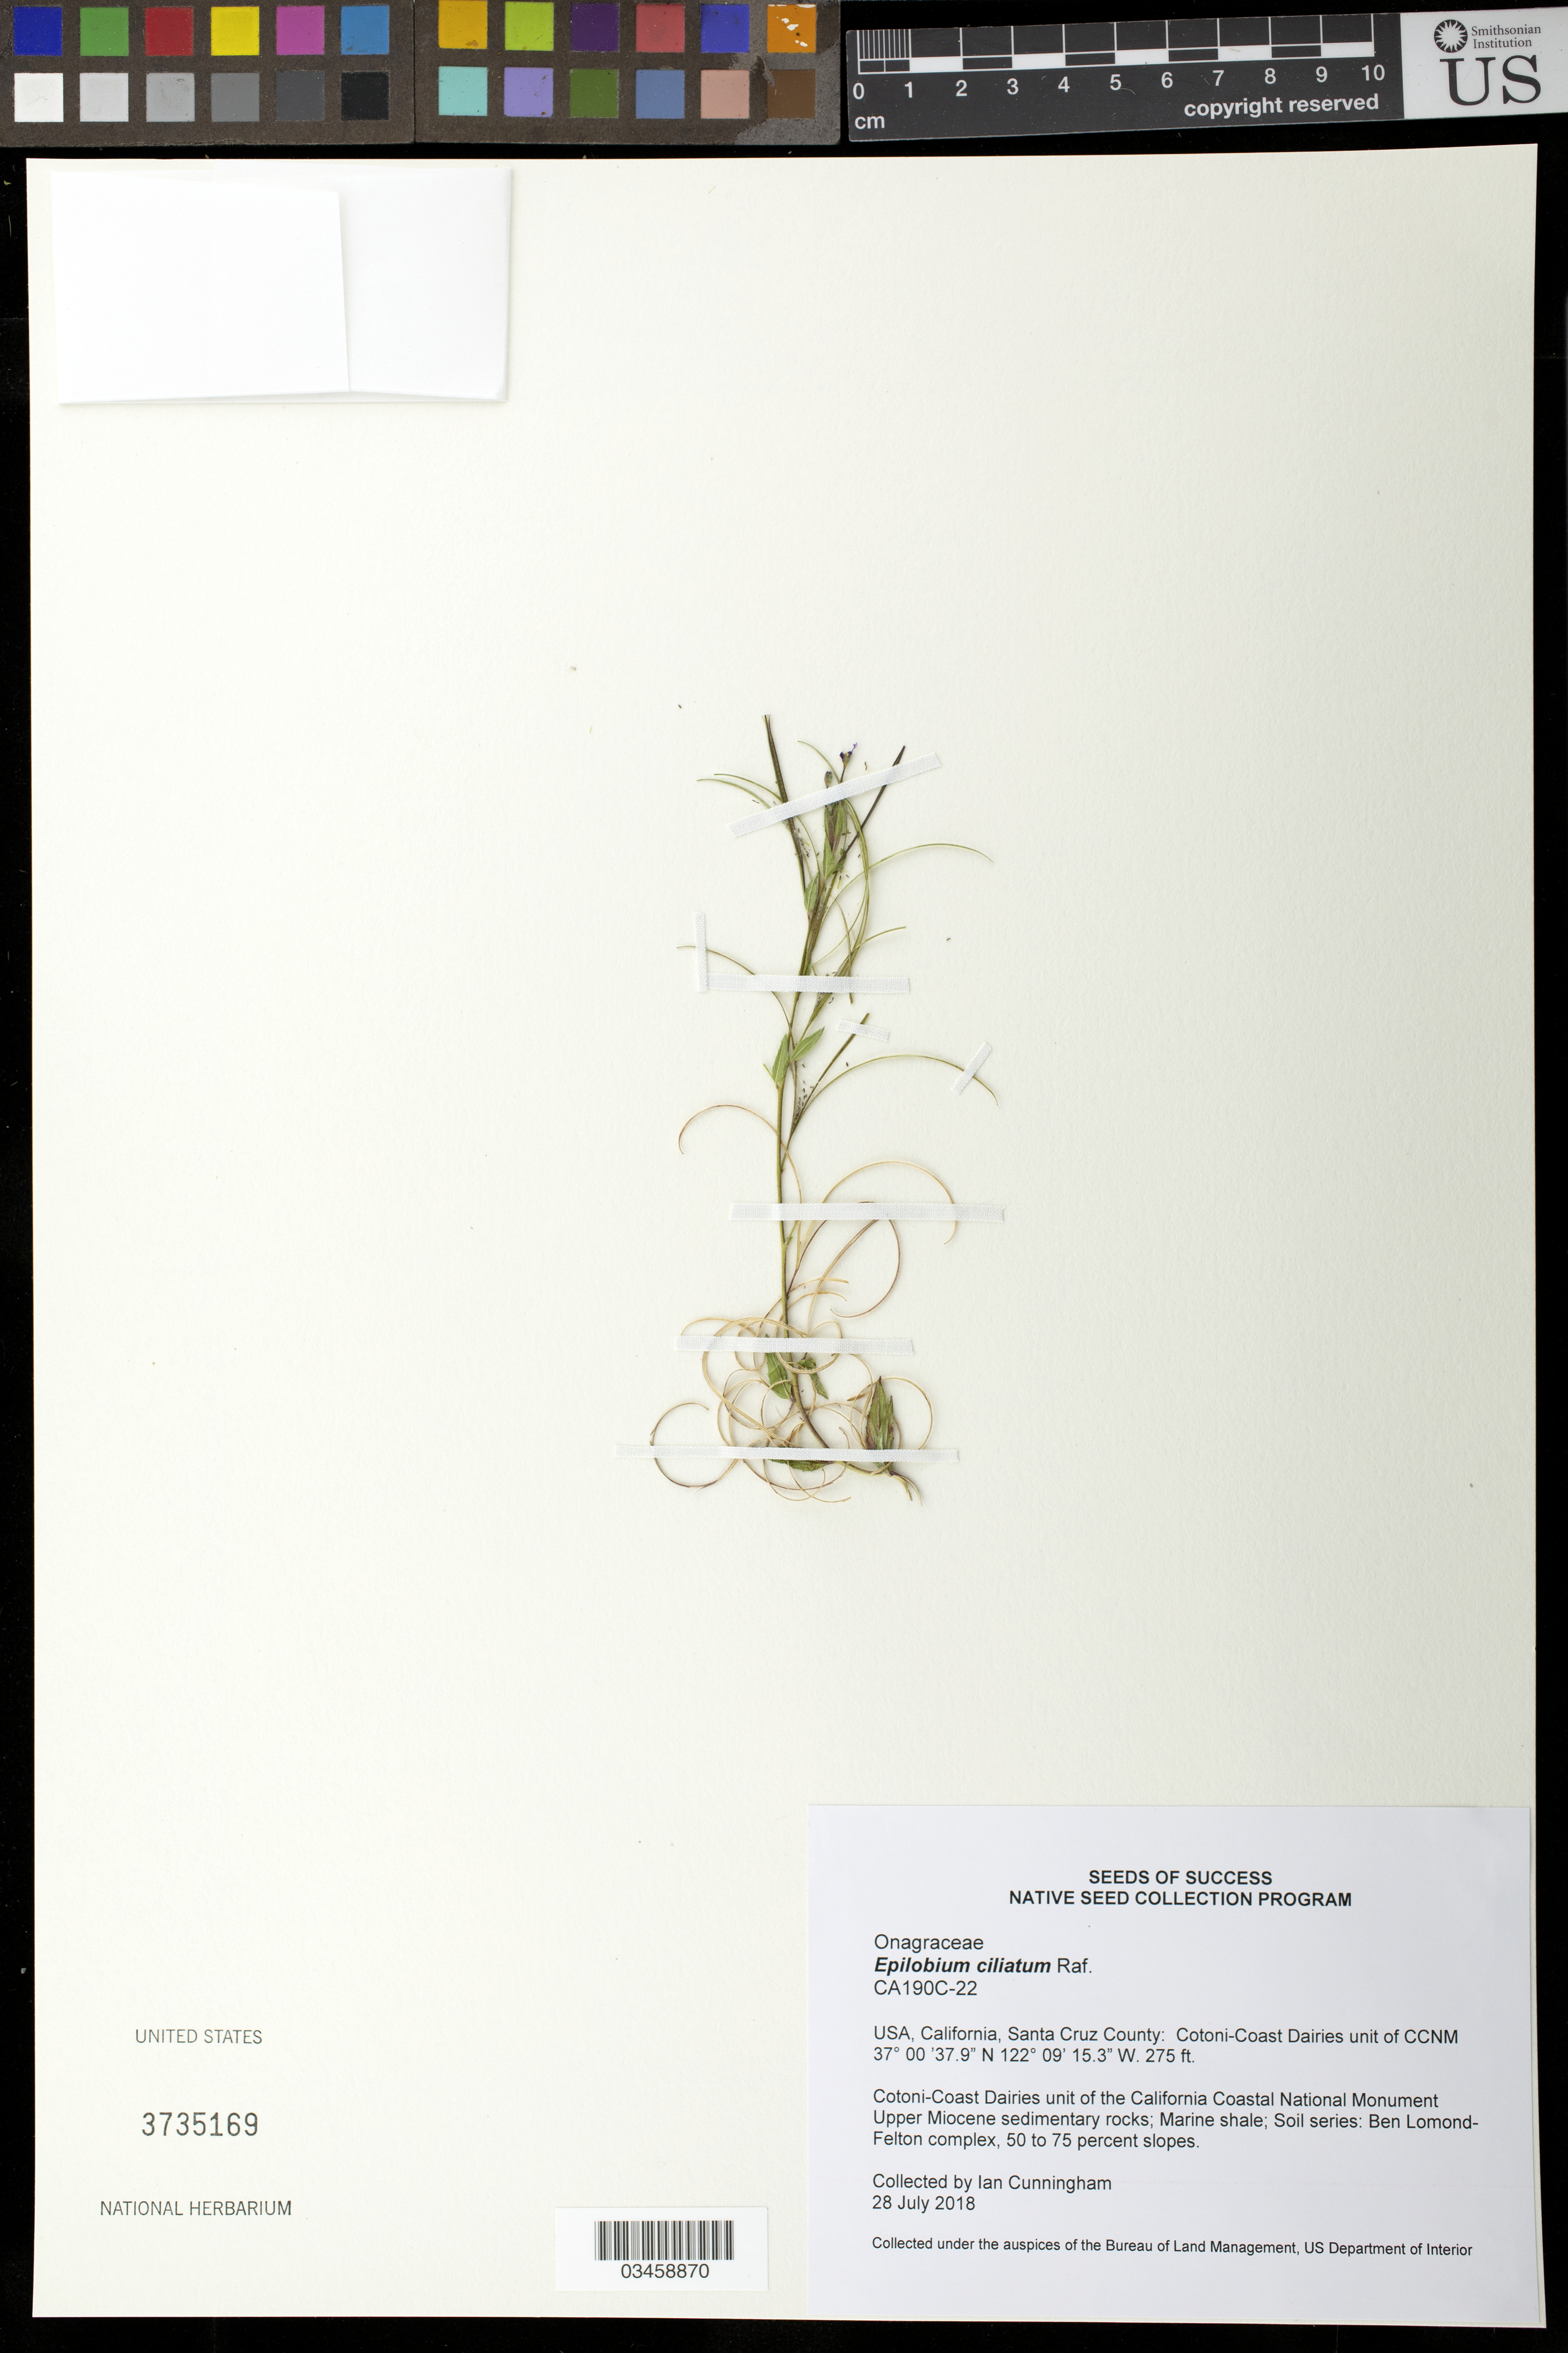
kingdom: Plantae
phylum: Tracheophyta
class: Magnoliopsida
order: Myrtales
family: Onagraceae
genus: Epilobium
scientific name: Epilobium ciliatum subsp. ciliatum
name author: Raf.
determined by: Wagner, W. L., (BOT), Smithsonian Institution - National Museum of Natural History (UNITED STATES)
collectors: I. Cunningham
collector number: CA190C-22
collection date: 2018-07-28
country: United States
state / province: California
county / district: Santa Cruz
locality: Cotoni-Coast Dairies unit of the California Coastal National Monument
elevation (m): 84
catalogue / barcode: US 3735169